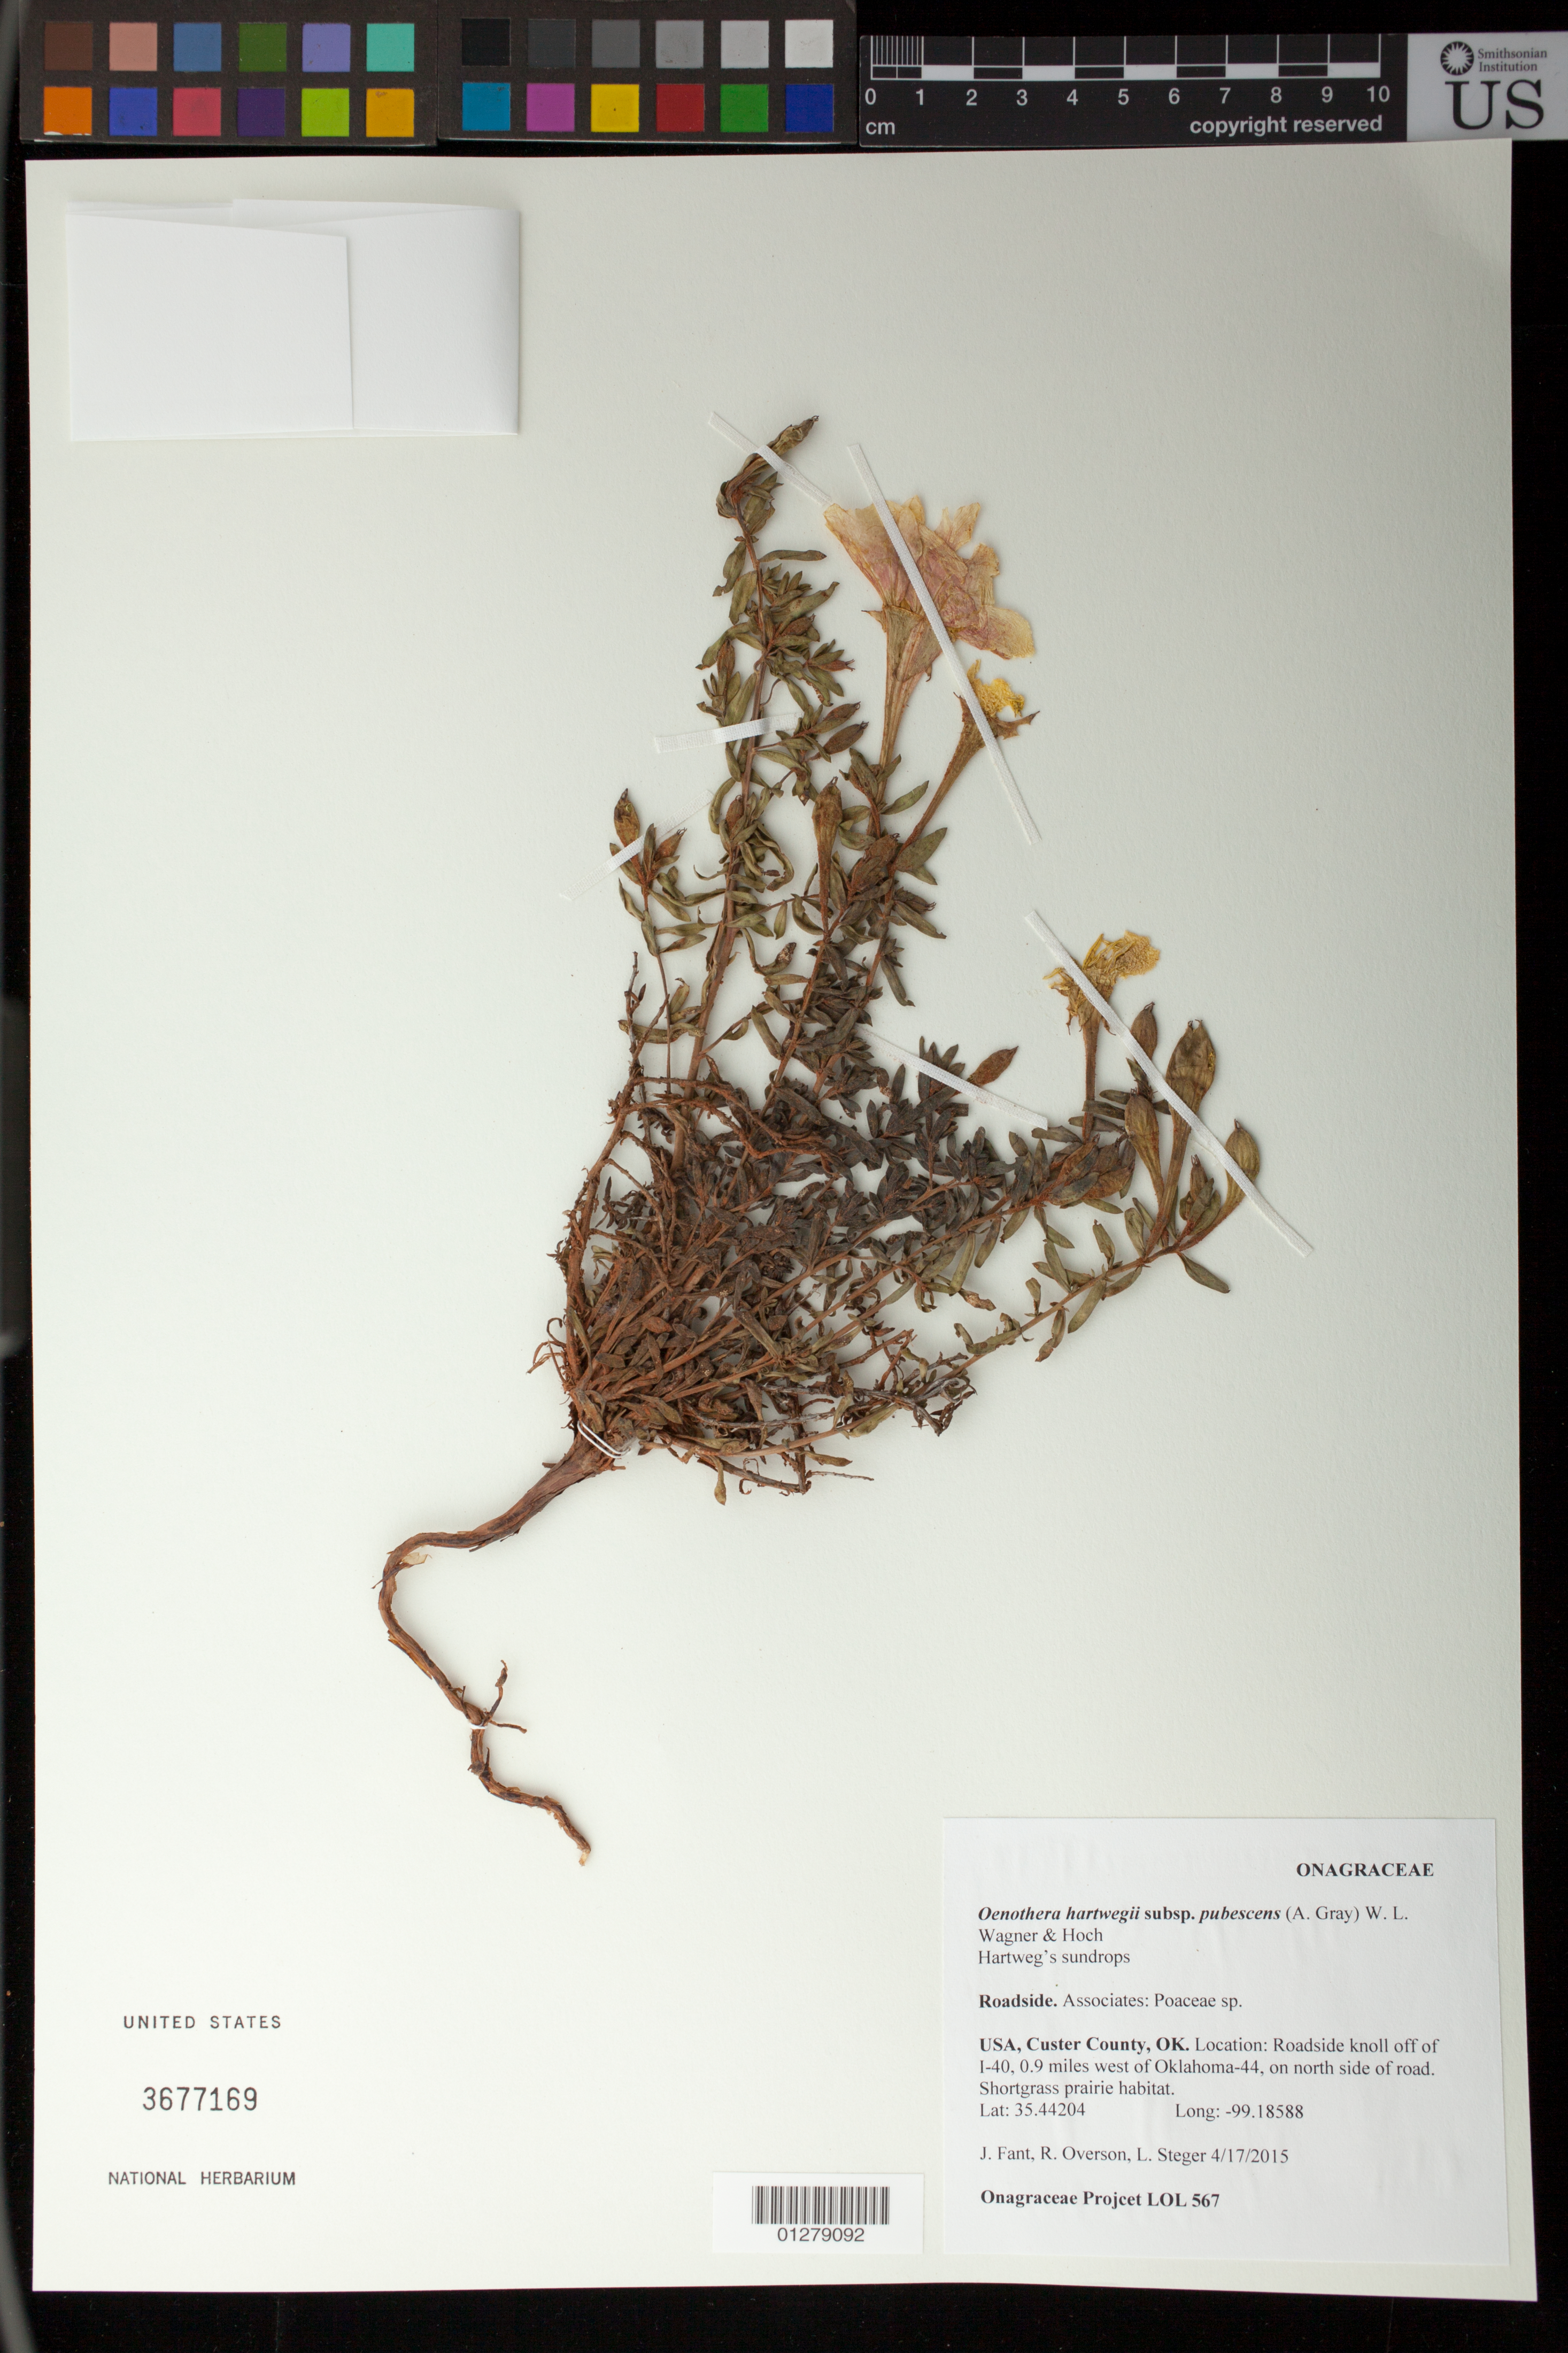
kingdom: Plantae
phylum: Tracheophyta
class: Magnoliopsida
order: Myrtales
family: Onagraceae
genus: Oenothera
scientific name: Oenothera hartwegii subsp. pubescens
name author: (A. Gray) W.L. Wagner & Hoch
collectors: J. Fant, L. Steger & R. Overson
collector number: LOL 567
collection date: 2015-04-17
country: United States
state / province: Oklahoma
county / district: Custer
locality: Roadside knoll off of I-40, 0.9 miles west of Oklahoma-44, on North side of road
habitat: Shortgrass prairie on roadside knoll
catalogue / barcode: US 3677169